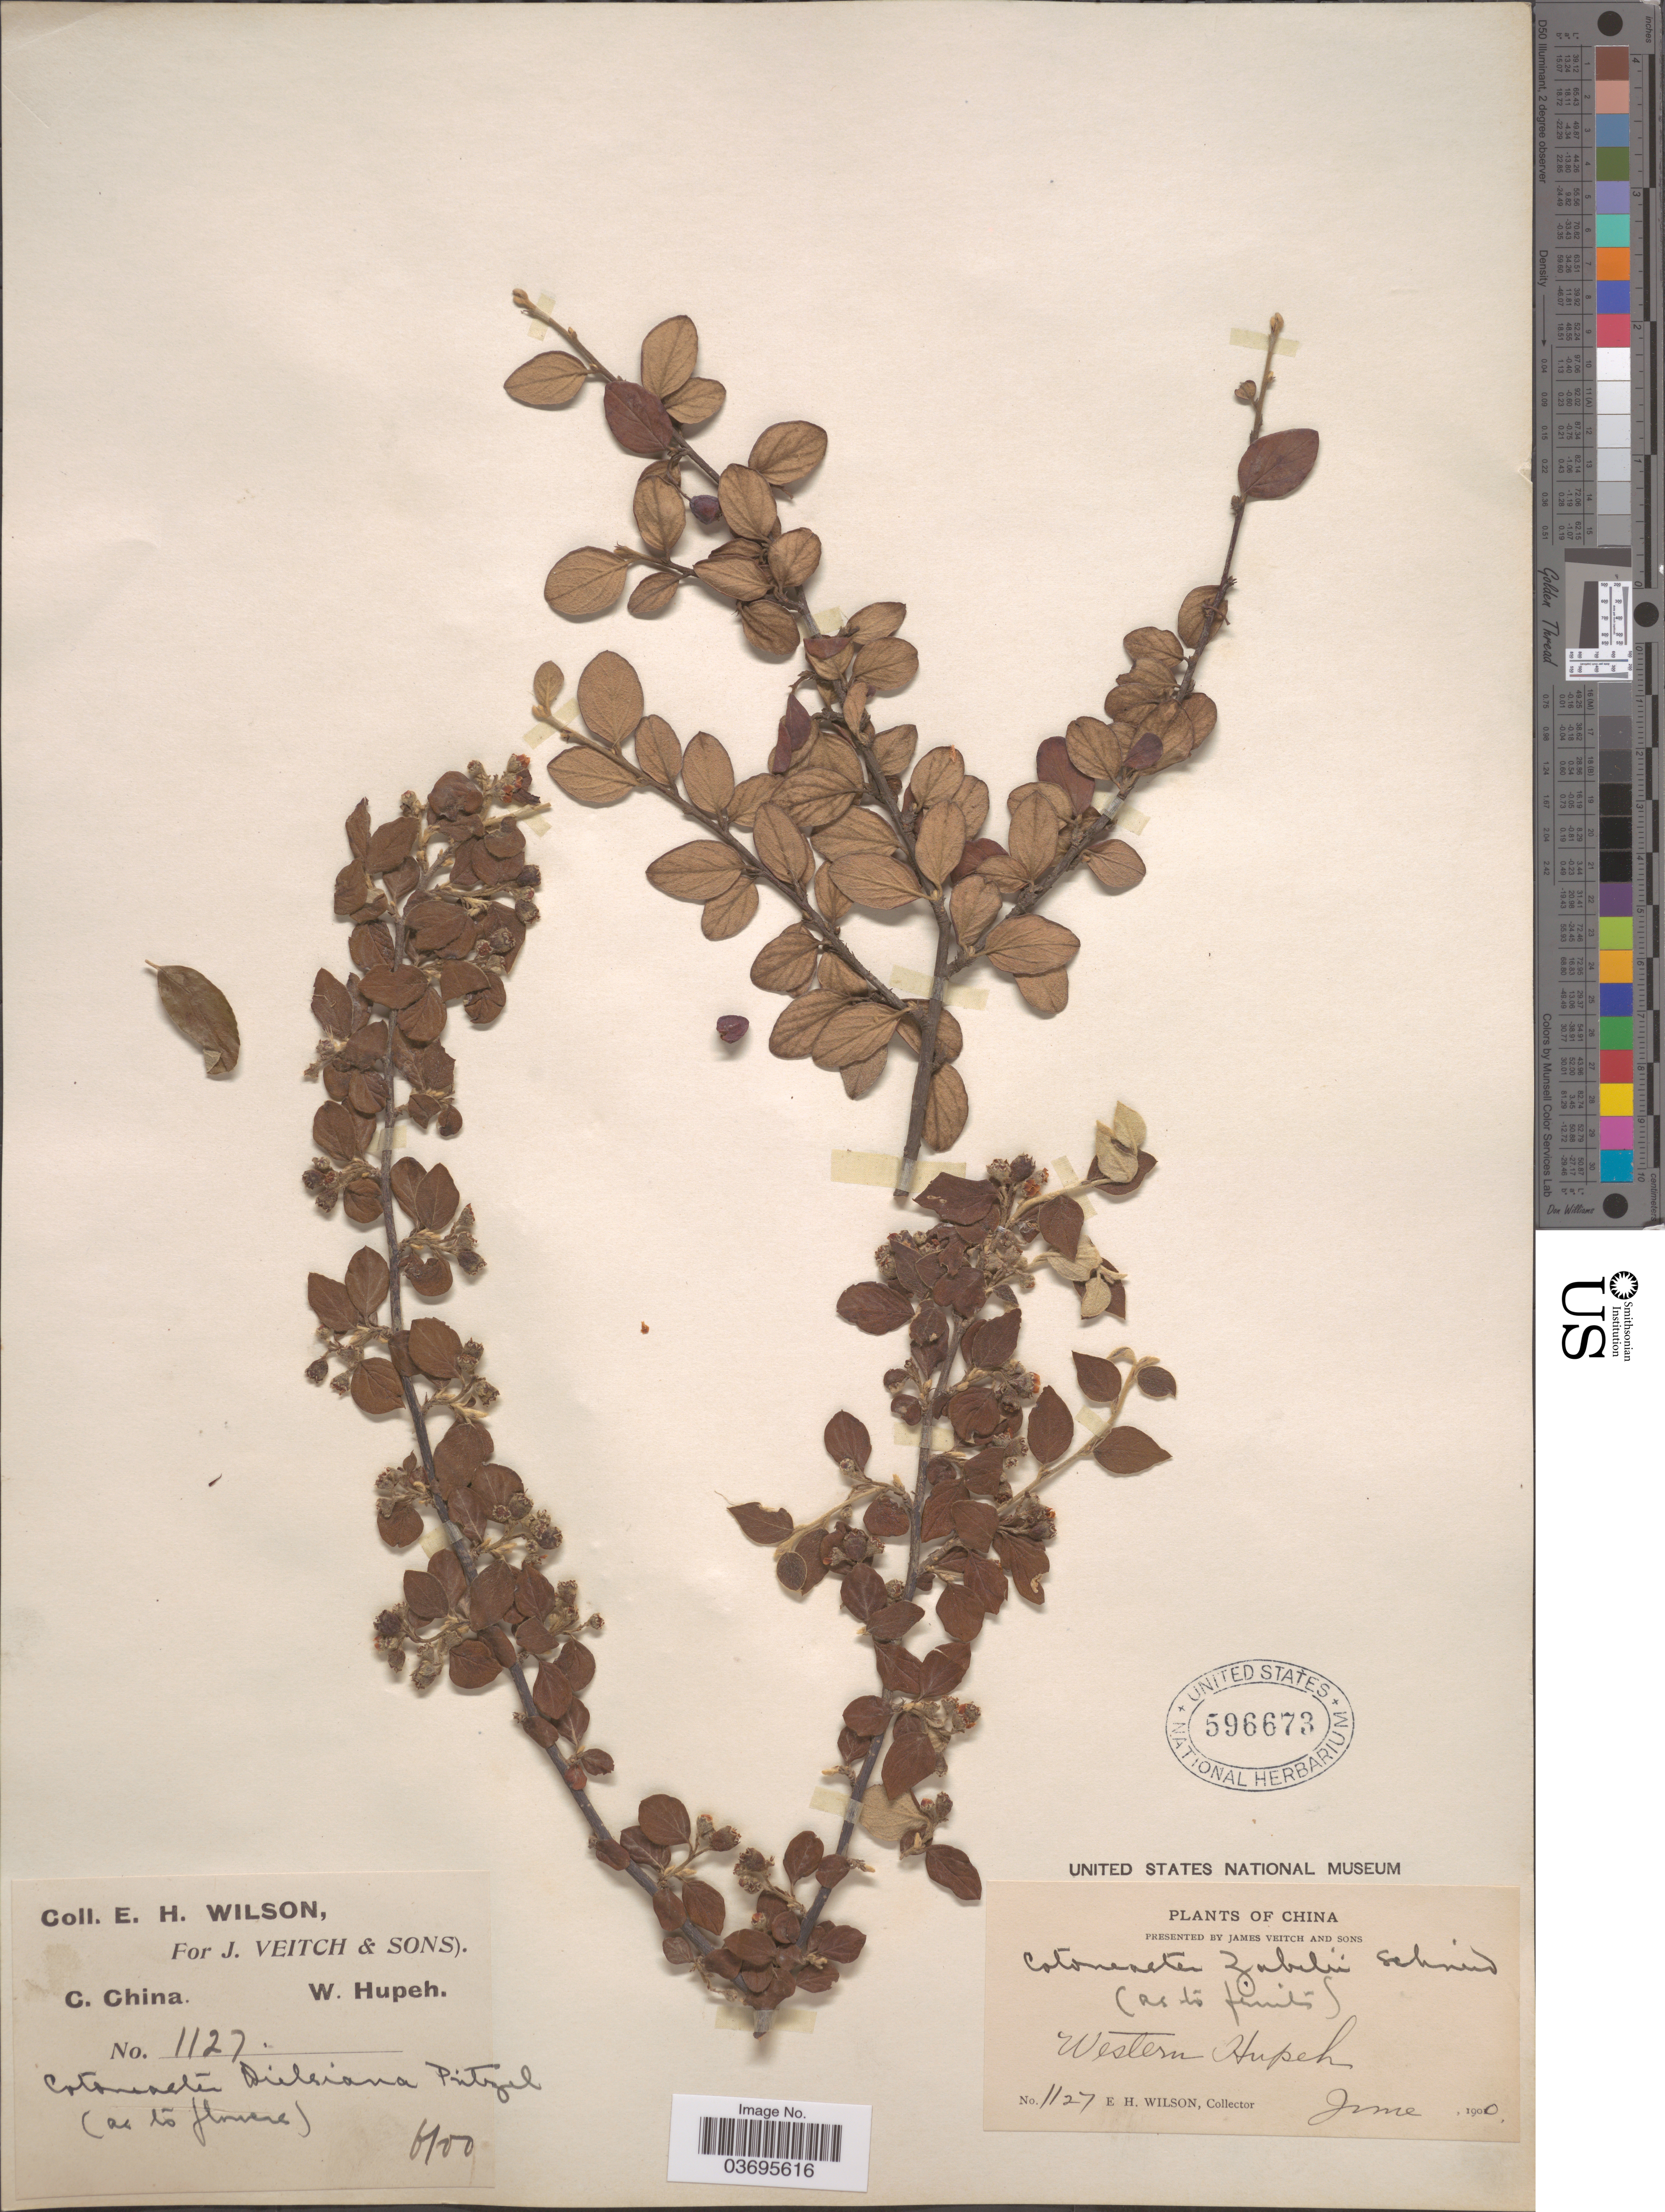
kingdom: Plantae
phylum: Tracheophyta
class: Magnoliopsida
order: Rosales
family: Rosaceae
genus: Cotoneaster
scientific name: Cotoneaster zabelii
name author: C.K. Schneid.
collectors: E. Wilson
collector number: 1127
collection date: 1900-06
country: China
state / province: Hubei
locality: C. China. Western Hupeh.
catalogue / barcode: US 596673